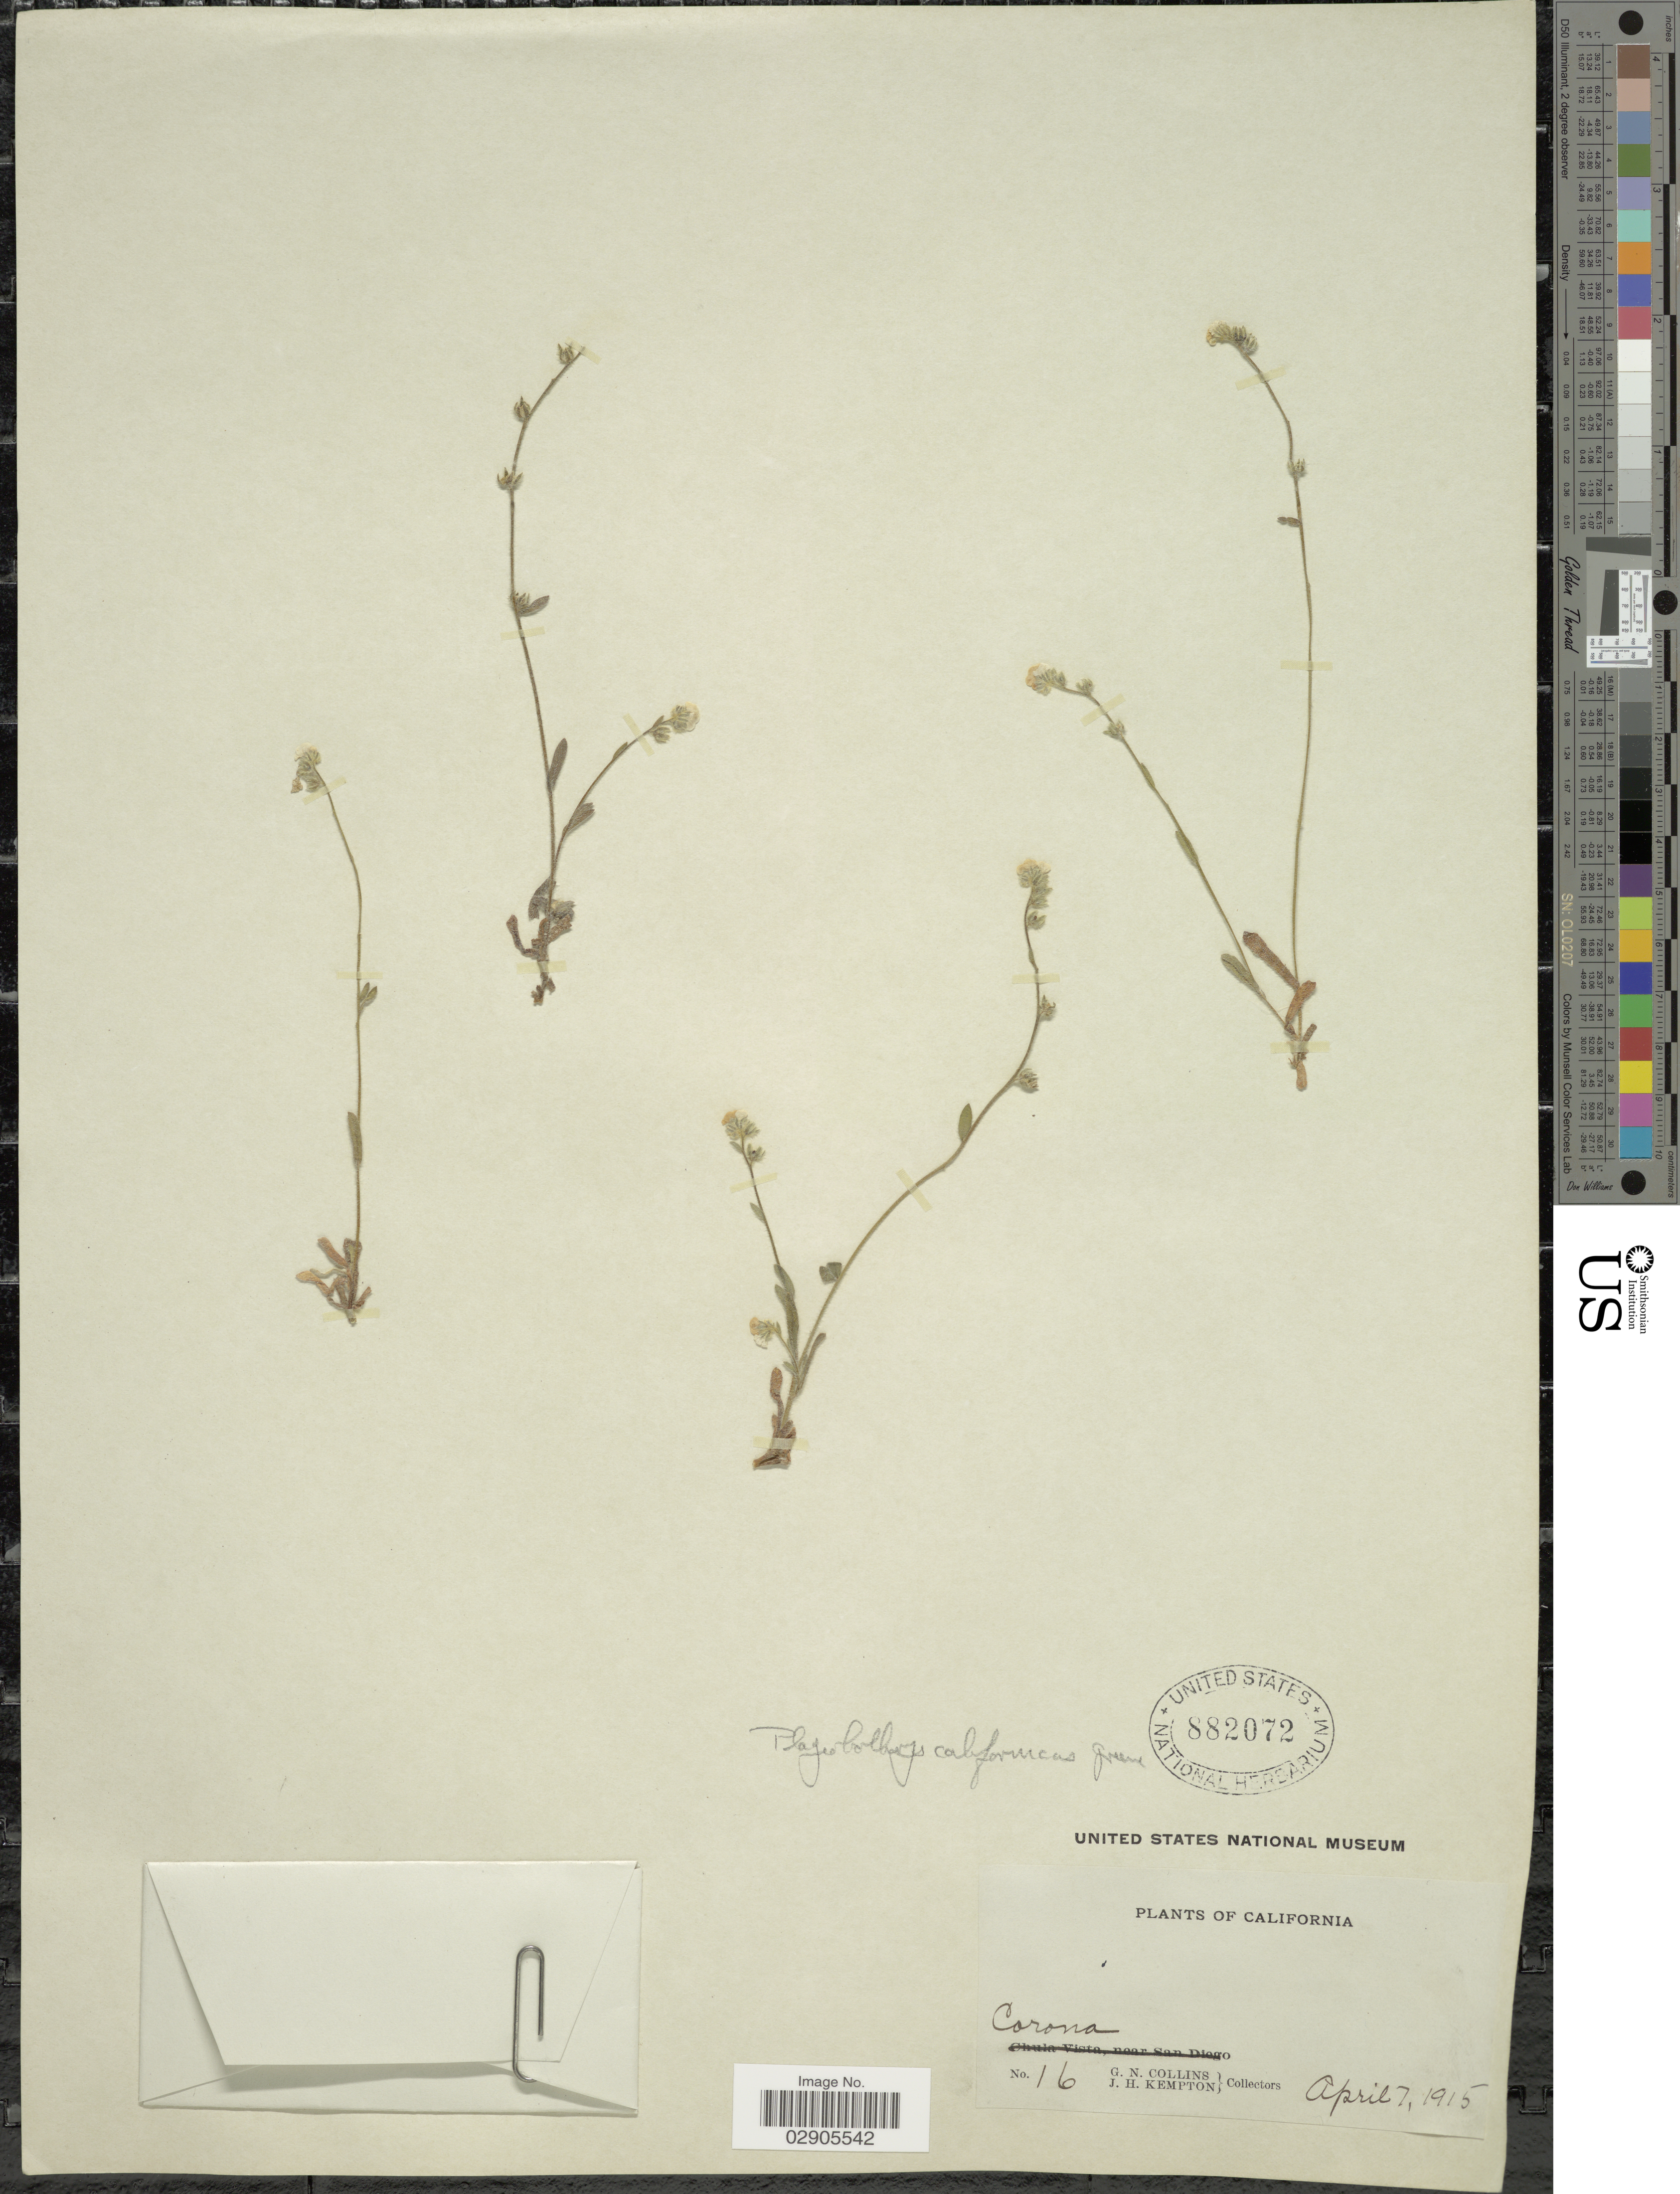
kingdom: Plantae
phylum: Tracheophyta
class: Magnoliopsida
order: Boraginales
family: Boraginaceae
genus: Plagiobothrys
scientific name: Plagiobothrys californicus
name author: (A. Gray) Greene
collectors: G. Collins & J. H. Kempton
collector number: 16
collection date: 1915-04-07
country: United States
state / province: California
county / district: Riverside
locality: Corona.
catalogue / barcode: US 882072